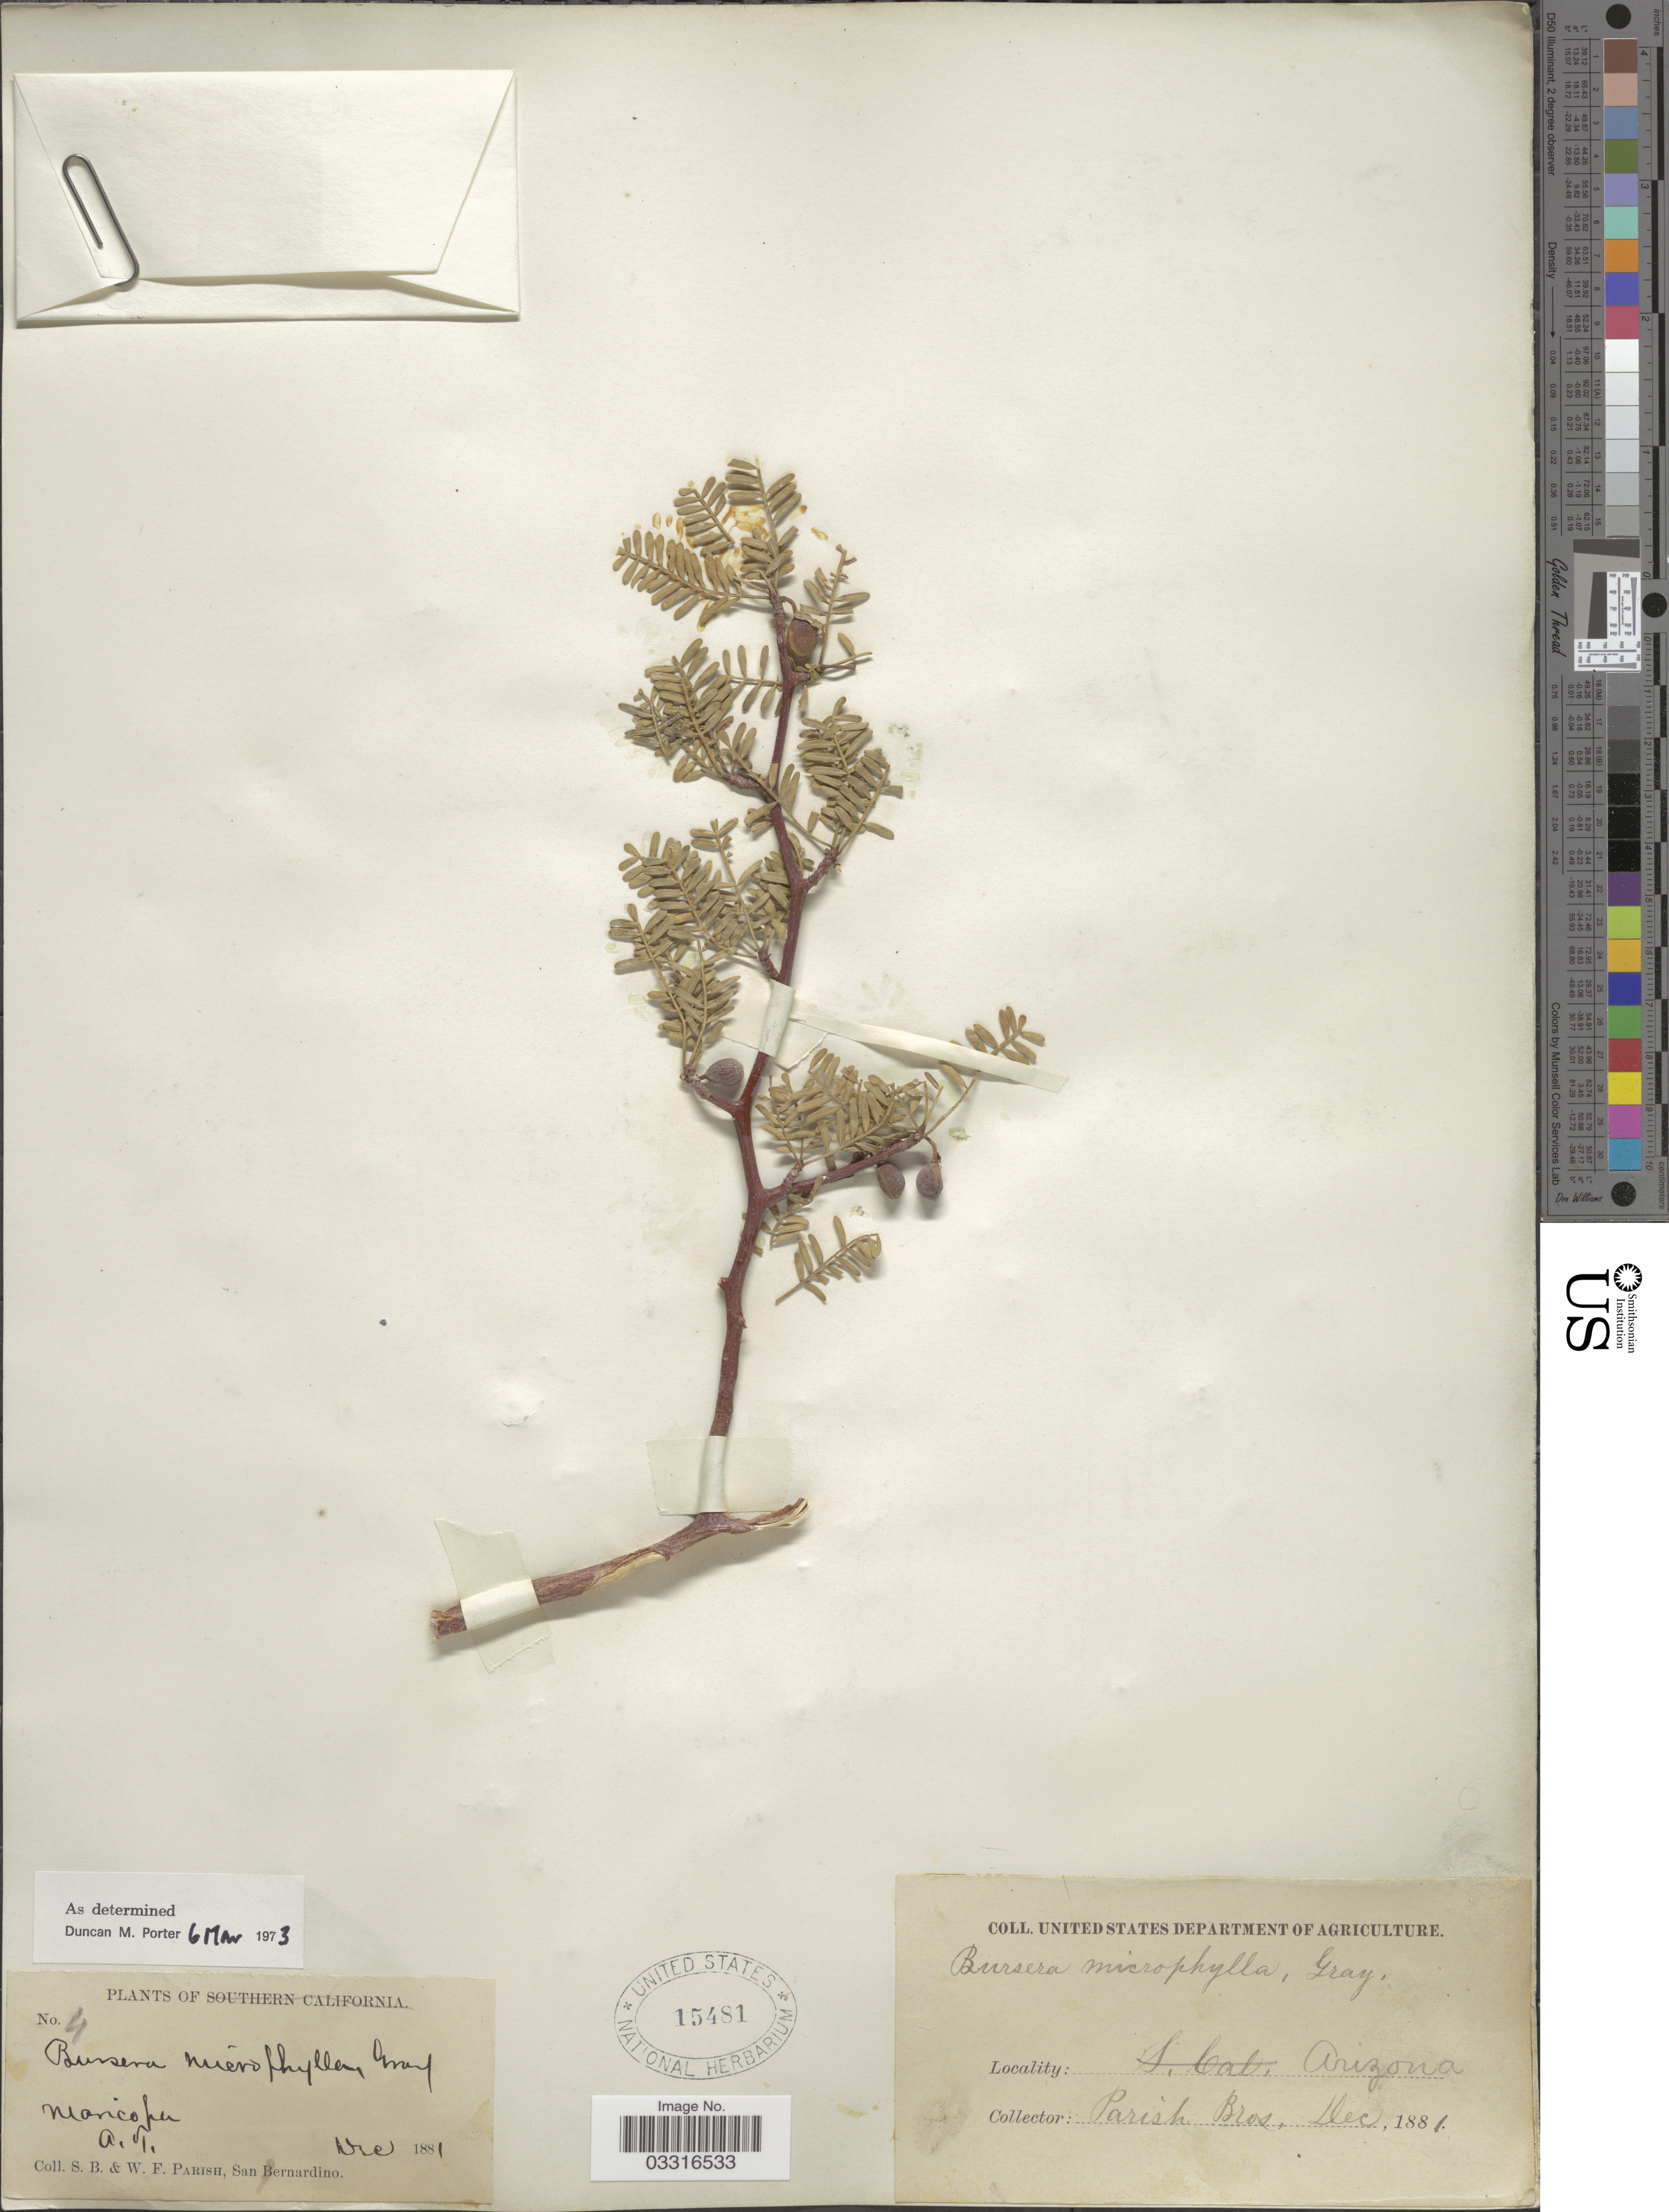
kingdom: Plantae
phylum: Tracheophyta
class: Magnoliopsida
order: Sapindales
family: Burseraceae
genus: Bursera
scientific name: Bursera microphylla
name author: A. Gray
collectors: S. B. Parish & W. F. Parish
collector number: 4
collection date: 1881-12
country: United States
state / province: Arizona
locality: Maricopa, A.T.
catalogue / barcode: US 15481